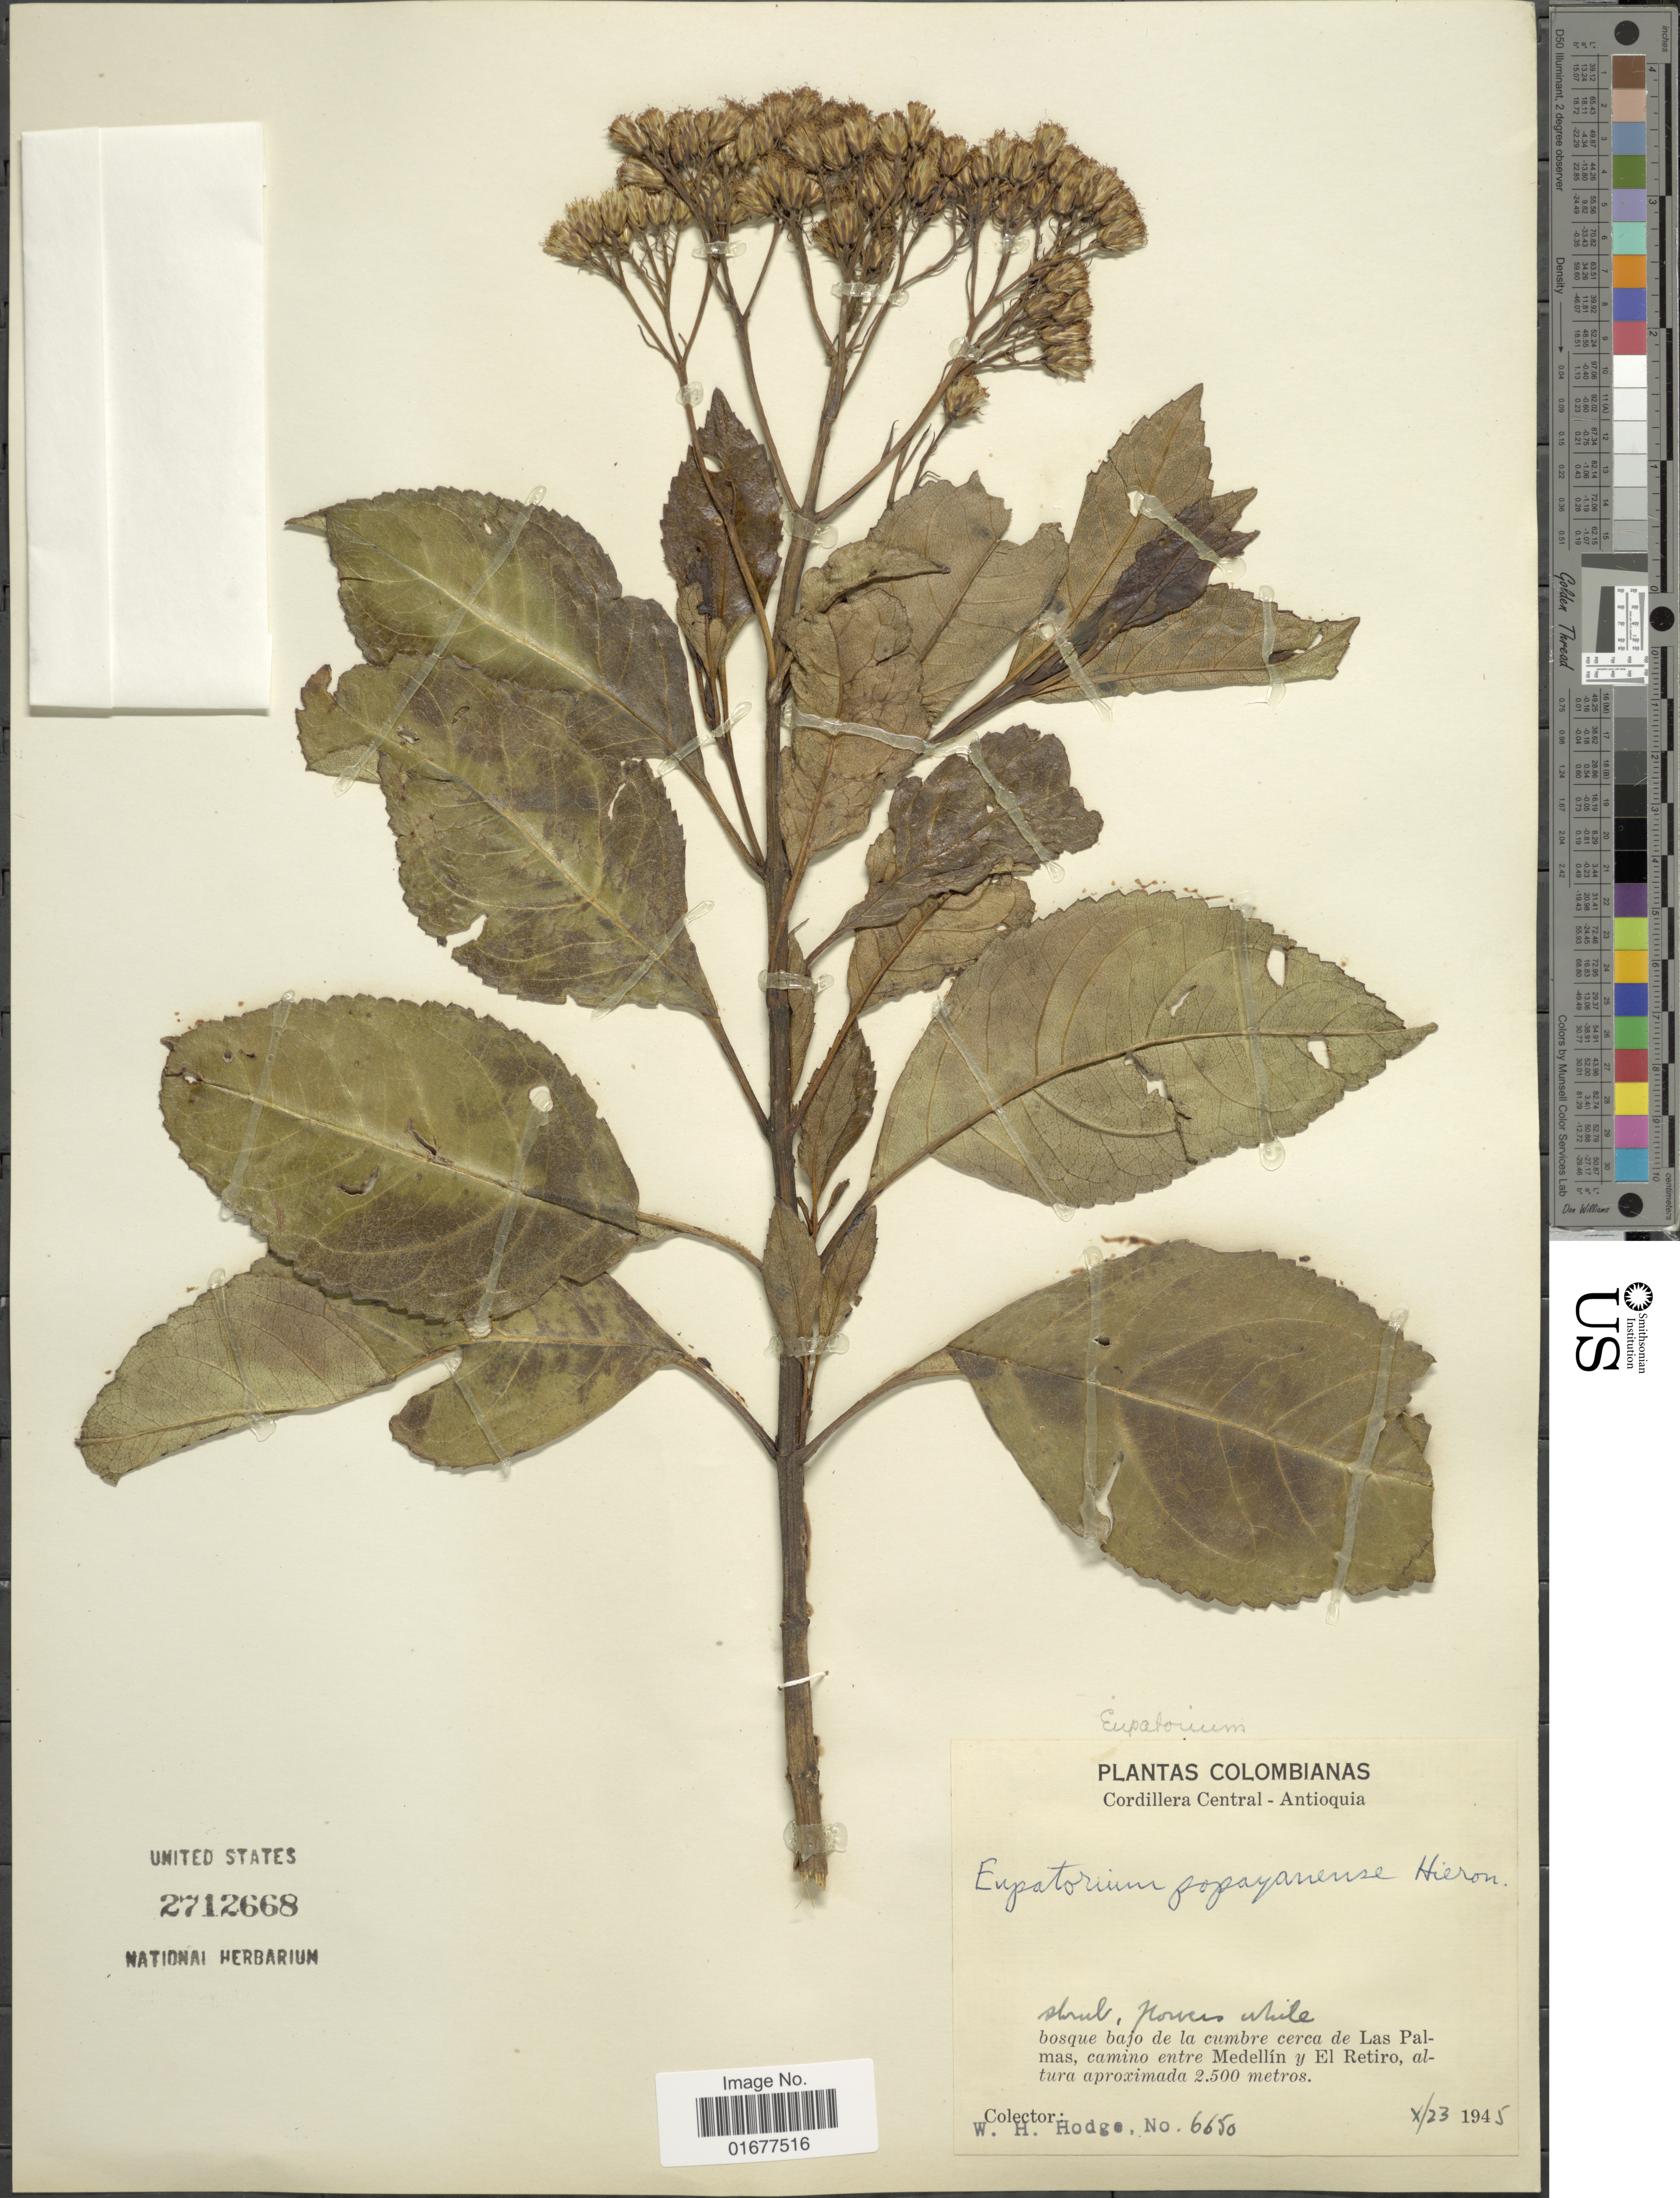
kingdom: Plantae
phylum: Tracheophyta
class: Magnoliopsida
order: Asterales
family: Asteraceae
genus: Ageratina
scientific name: Ageratina popayanensis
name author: (H. Rob.) R.M. King & H. Rob.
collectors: W. Hodge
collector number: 6650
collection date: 1945-10-23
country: Colombia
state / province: Antioquia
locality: Cordillera Central, bosque bajo de la cumbre cerca de Las Palmas, camino entre Medellin y El Retiro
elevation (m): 2500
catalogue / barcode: US 2712668